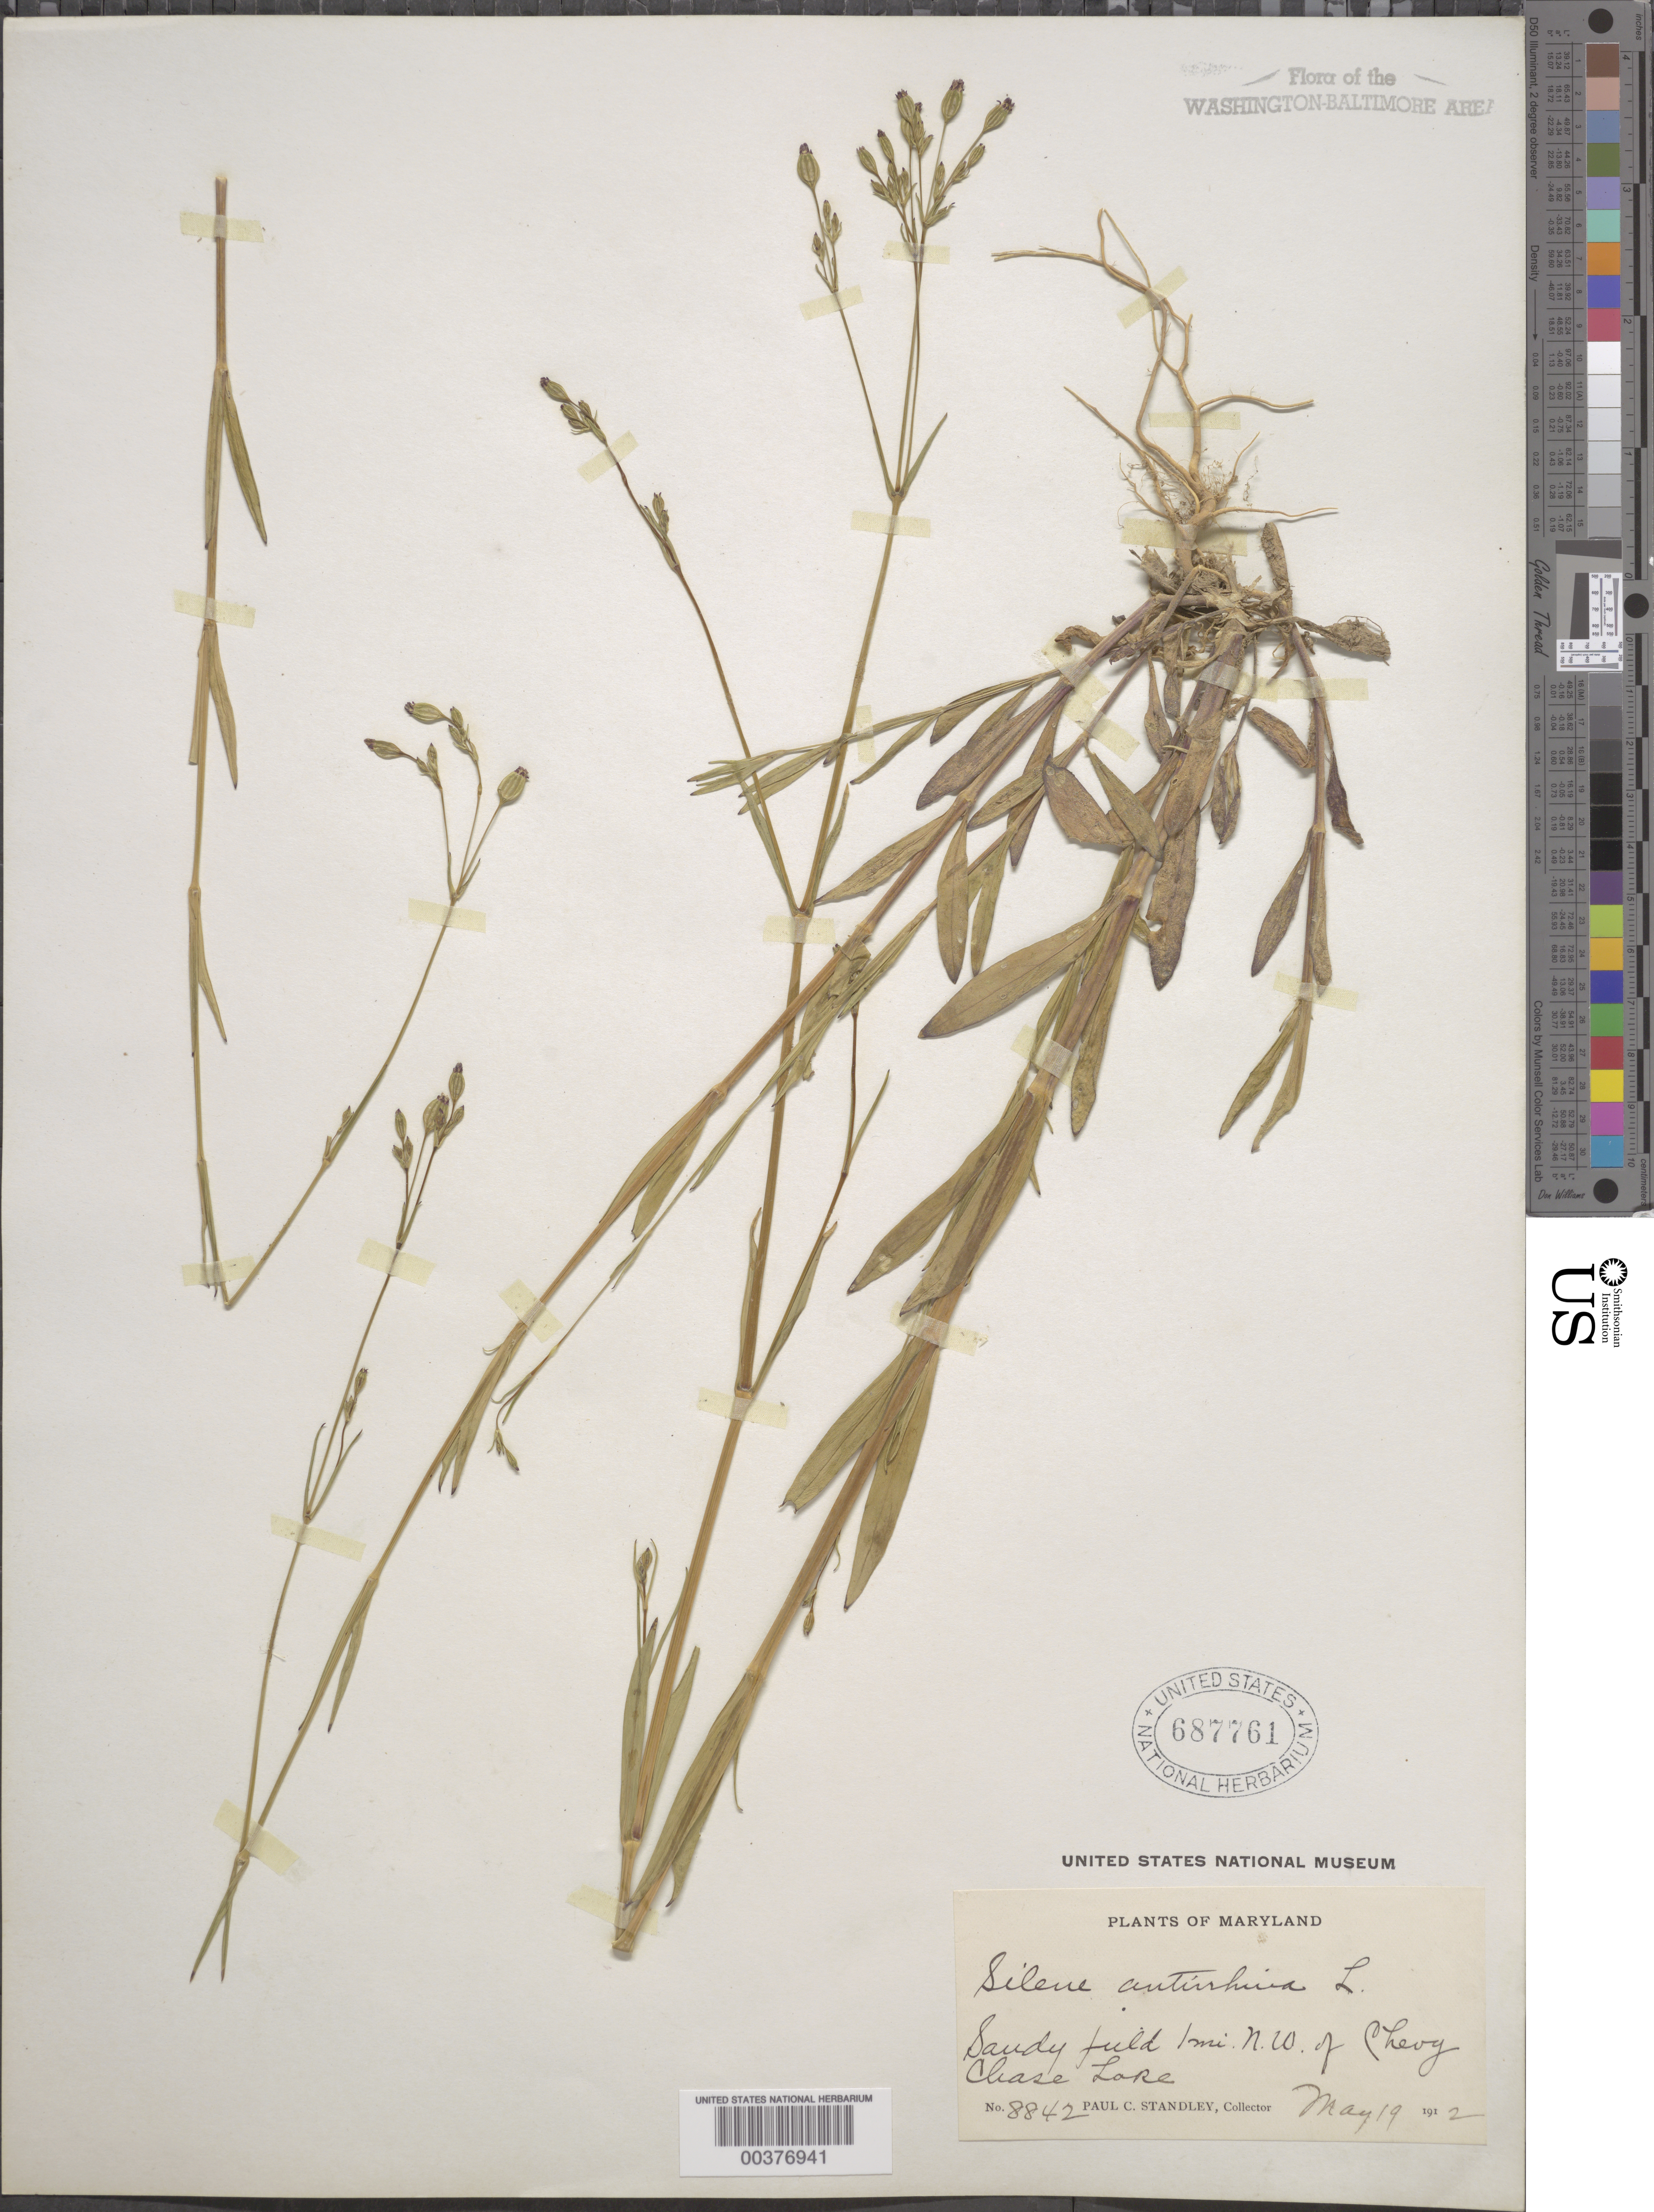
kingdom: Plantae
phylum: Tracheophyta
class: Magnoliopsida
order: Caryophyllales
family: Caryophyllaceae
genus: Silene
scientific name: Silene antirrhina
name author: L.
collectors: P. C. Standley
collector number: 8842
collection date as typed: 19 May 1912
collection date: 1912-05-19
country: United States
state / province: Maryland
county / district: Montgomery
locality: northwest of Chevy Chase Lake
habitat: Sandy field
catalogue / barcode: US 687761